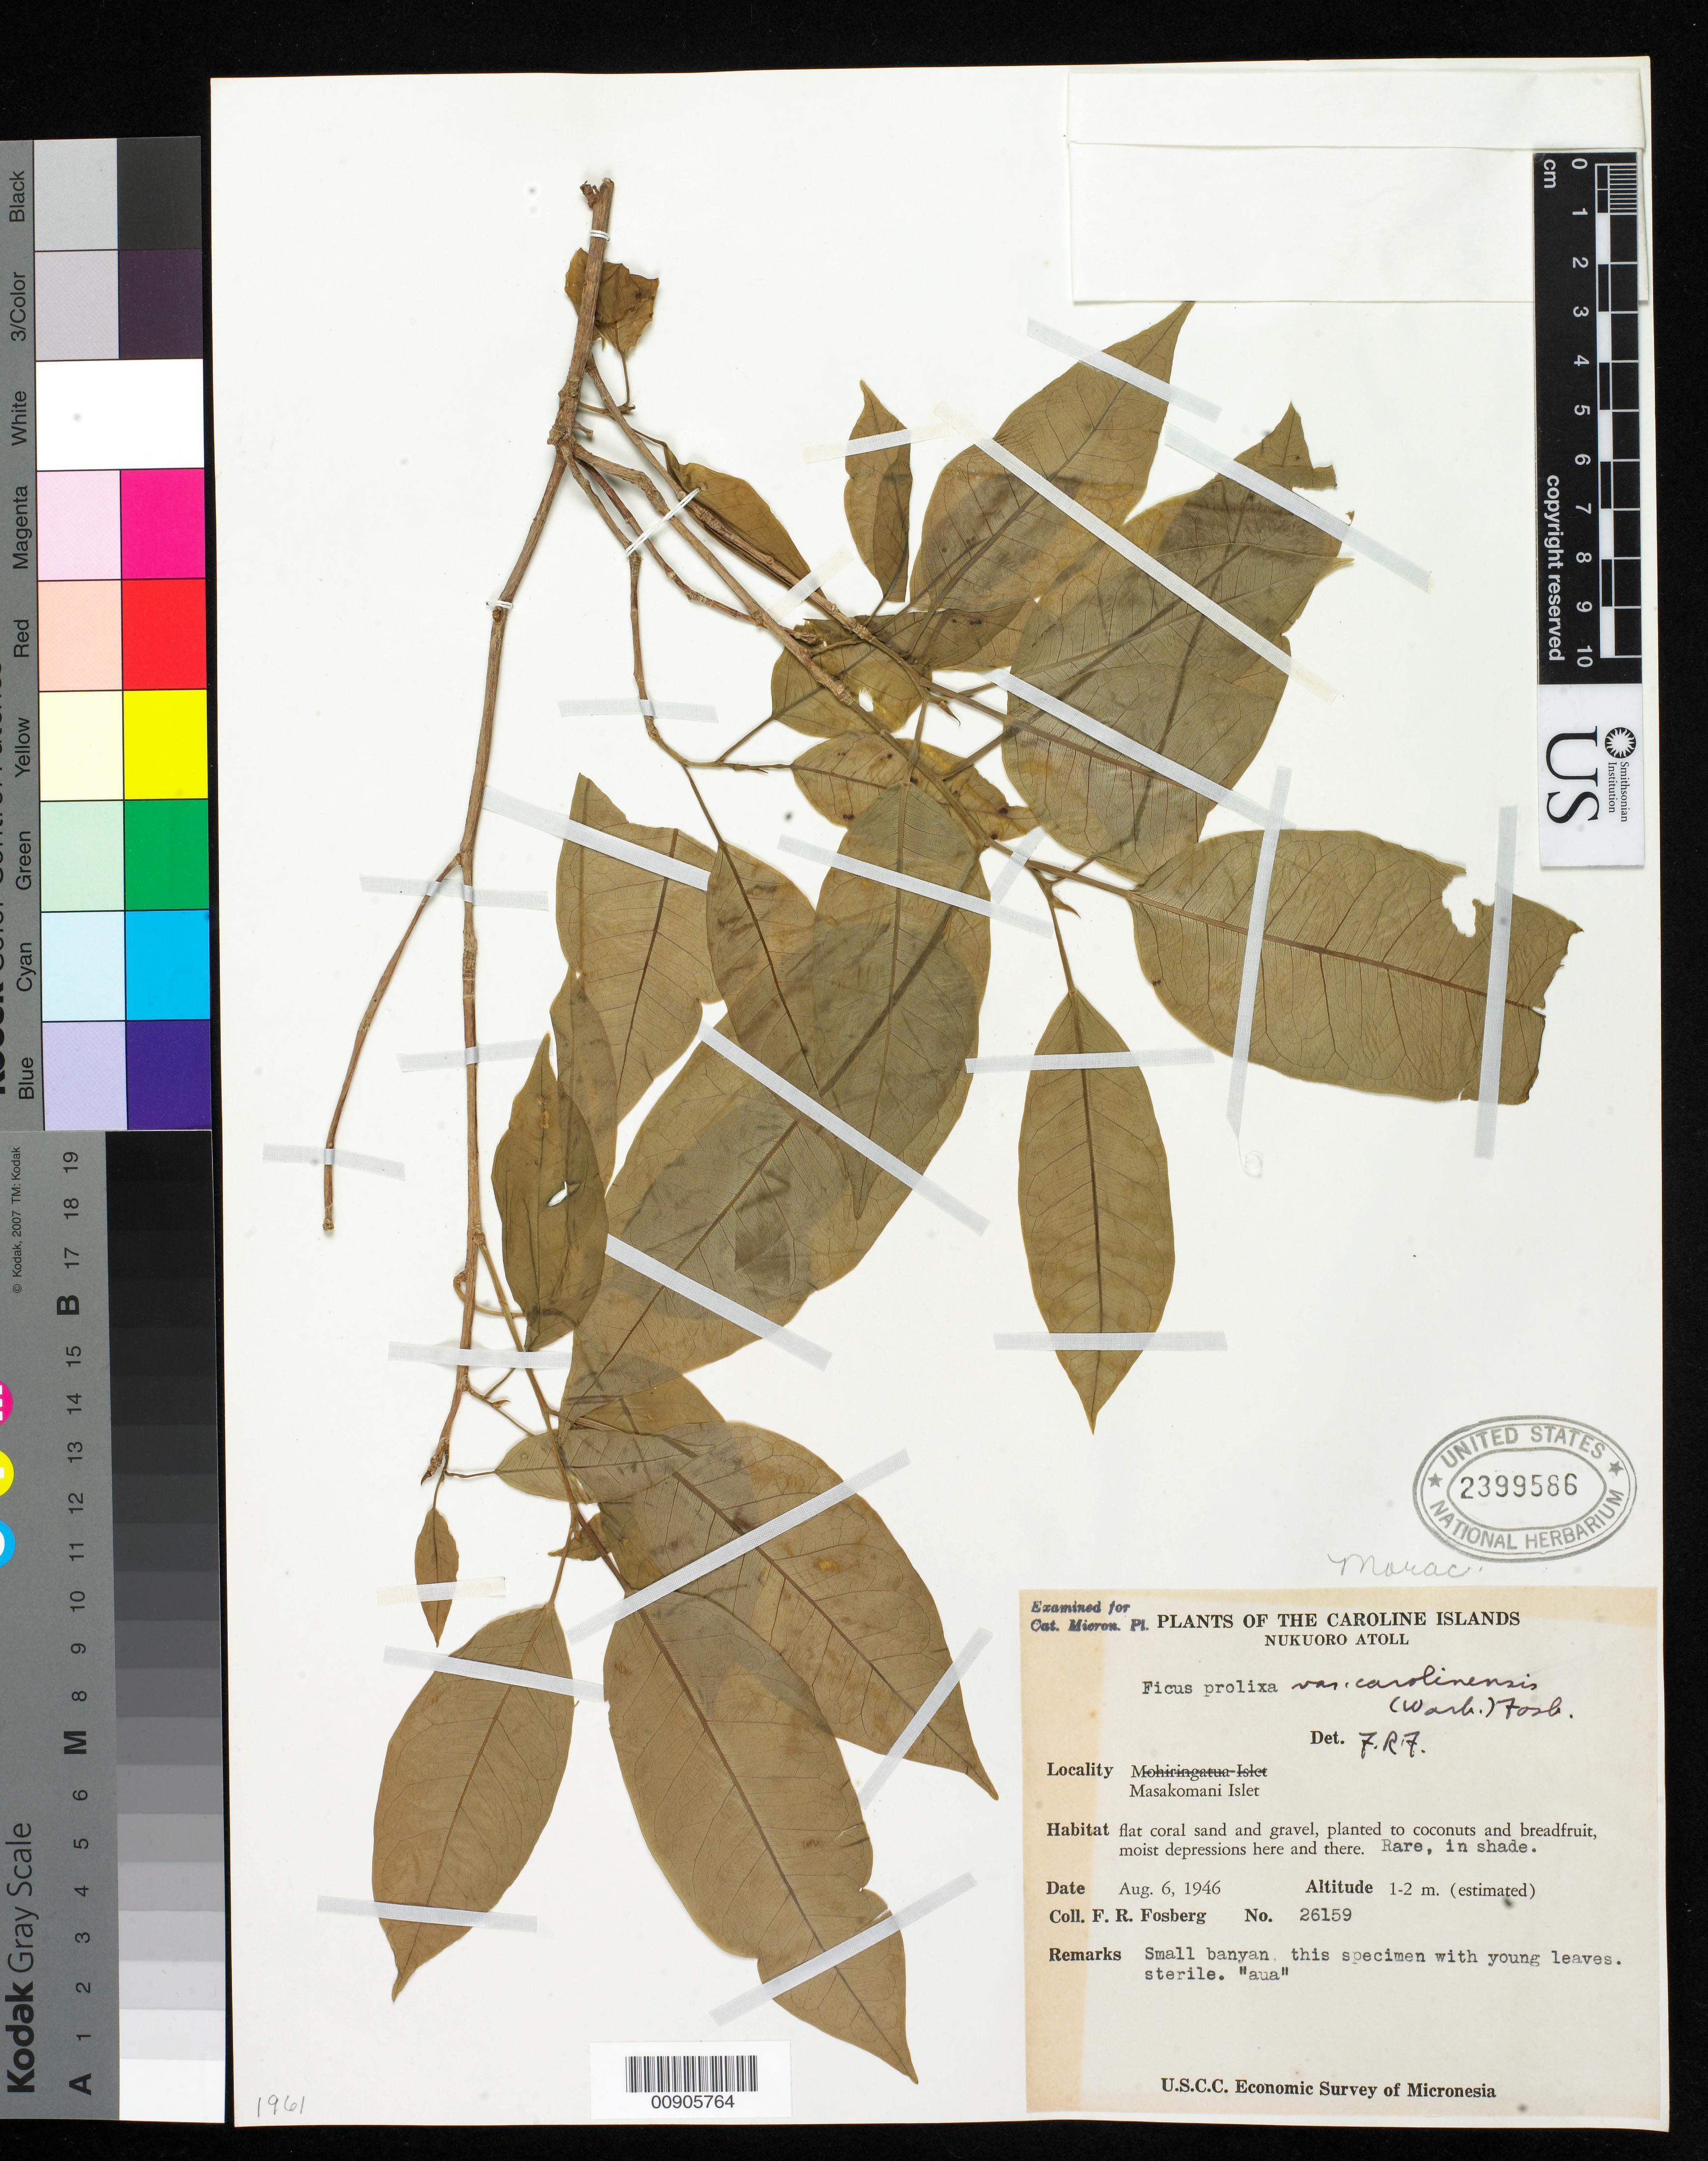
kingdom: Plantae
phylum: Tracheophyta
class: Magnoliopsida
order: Rosales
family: Moraceae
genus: Ficus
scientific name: Ficus prolixa var. carolinensis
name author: (Warb.) Fosberg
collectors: F. R. Fosberg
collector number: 26159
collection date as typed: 06 Aug 1946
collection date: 1946-08-06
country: Micronesia, Federated States of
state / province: Pohnpei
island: Nukuoro Atoll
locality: Masakomani Islet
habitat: flat coral sand and gravel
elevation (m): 1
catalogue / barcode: US 2399586